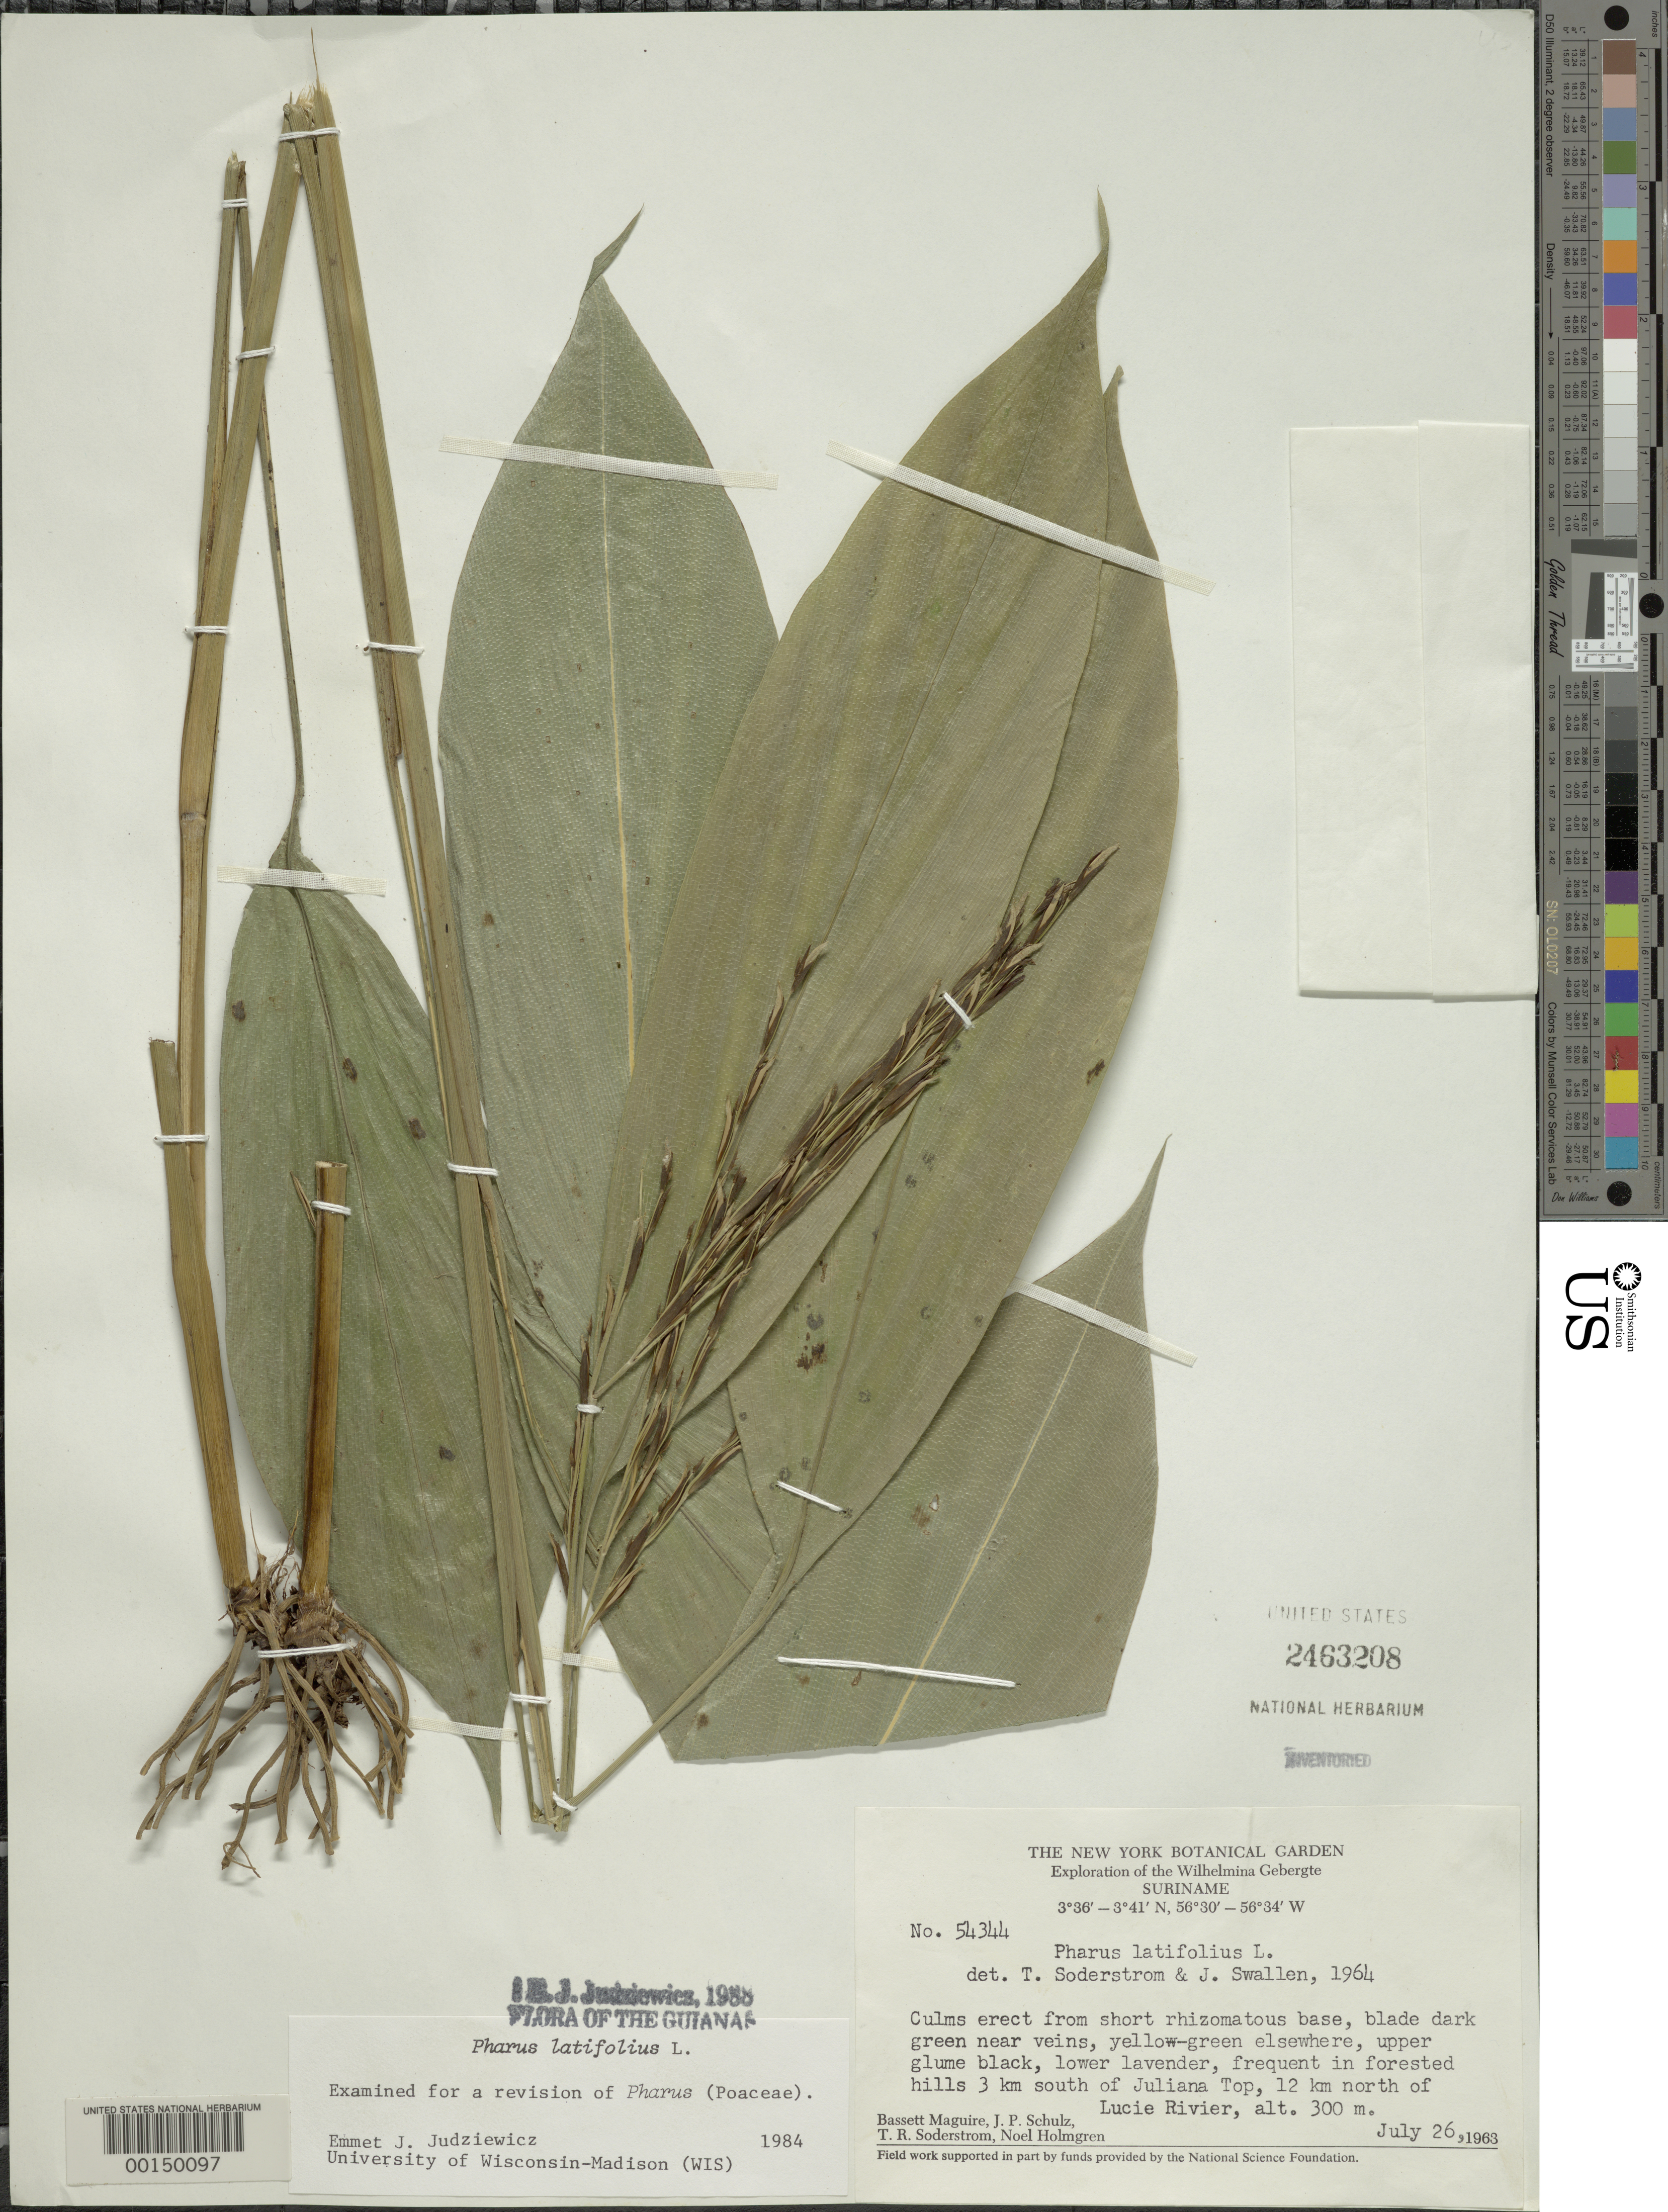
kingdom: Plantae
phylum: Tracheophyta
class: Liliopsida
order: Poales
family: Poaceae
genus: Pharus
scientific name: Pharus latifolius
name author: L.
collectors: B. Maguire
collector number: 54344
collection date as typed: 26 Jul 1963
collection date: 1963-07-26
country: Suriname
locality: Lucie river, juliana top, lat. 03 36'n: long. 56 34'w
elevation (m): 300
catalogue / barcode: US 2463208